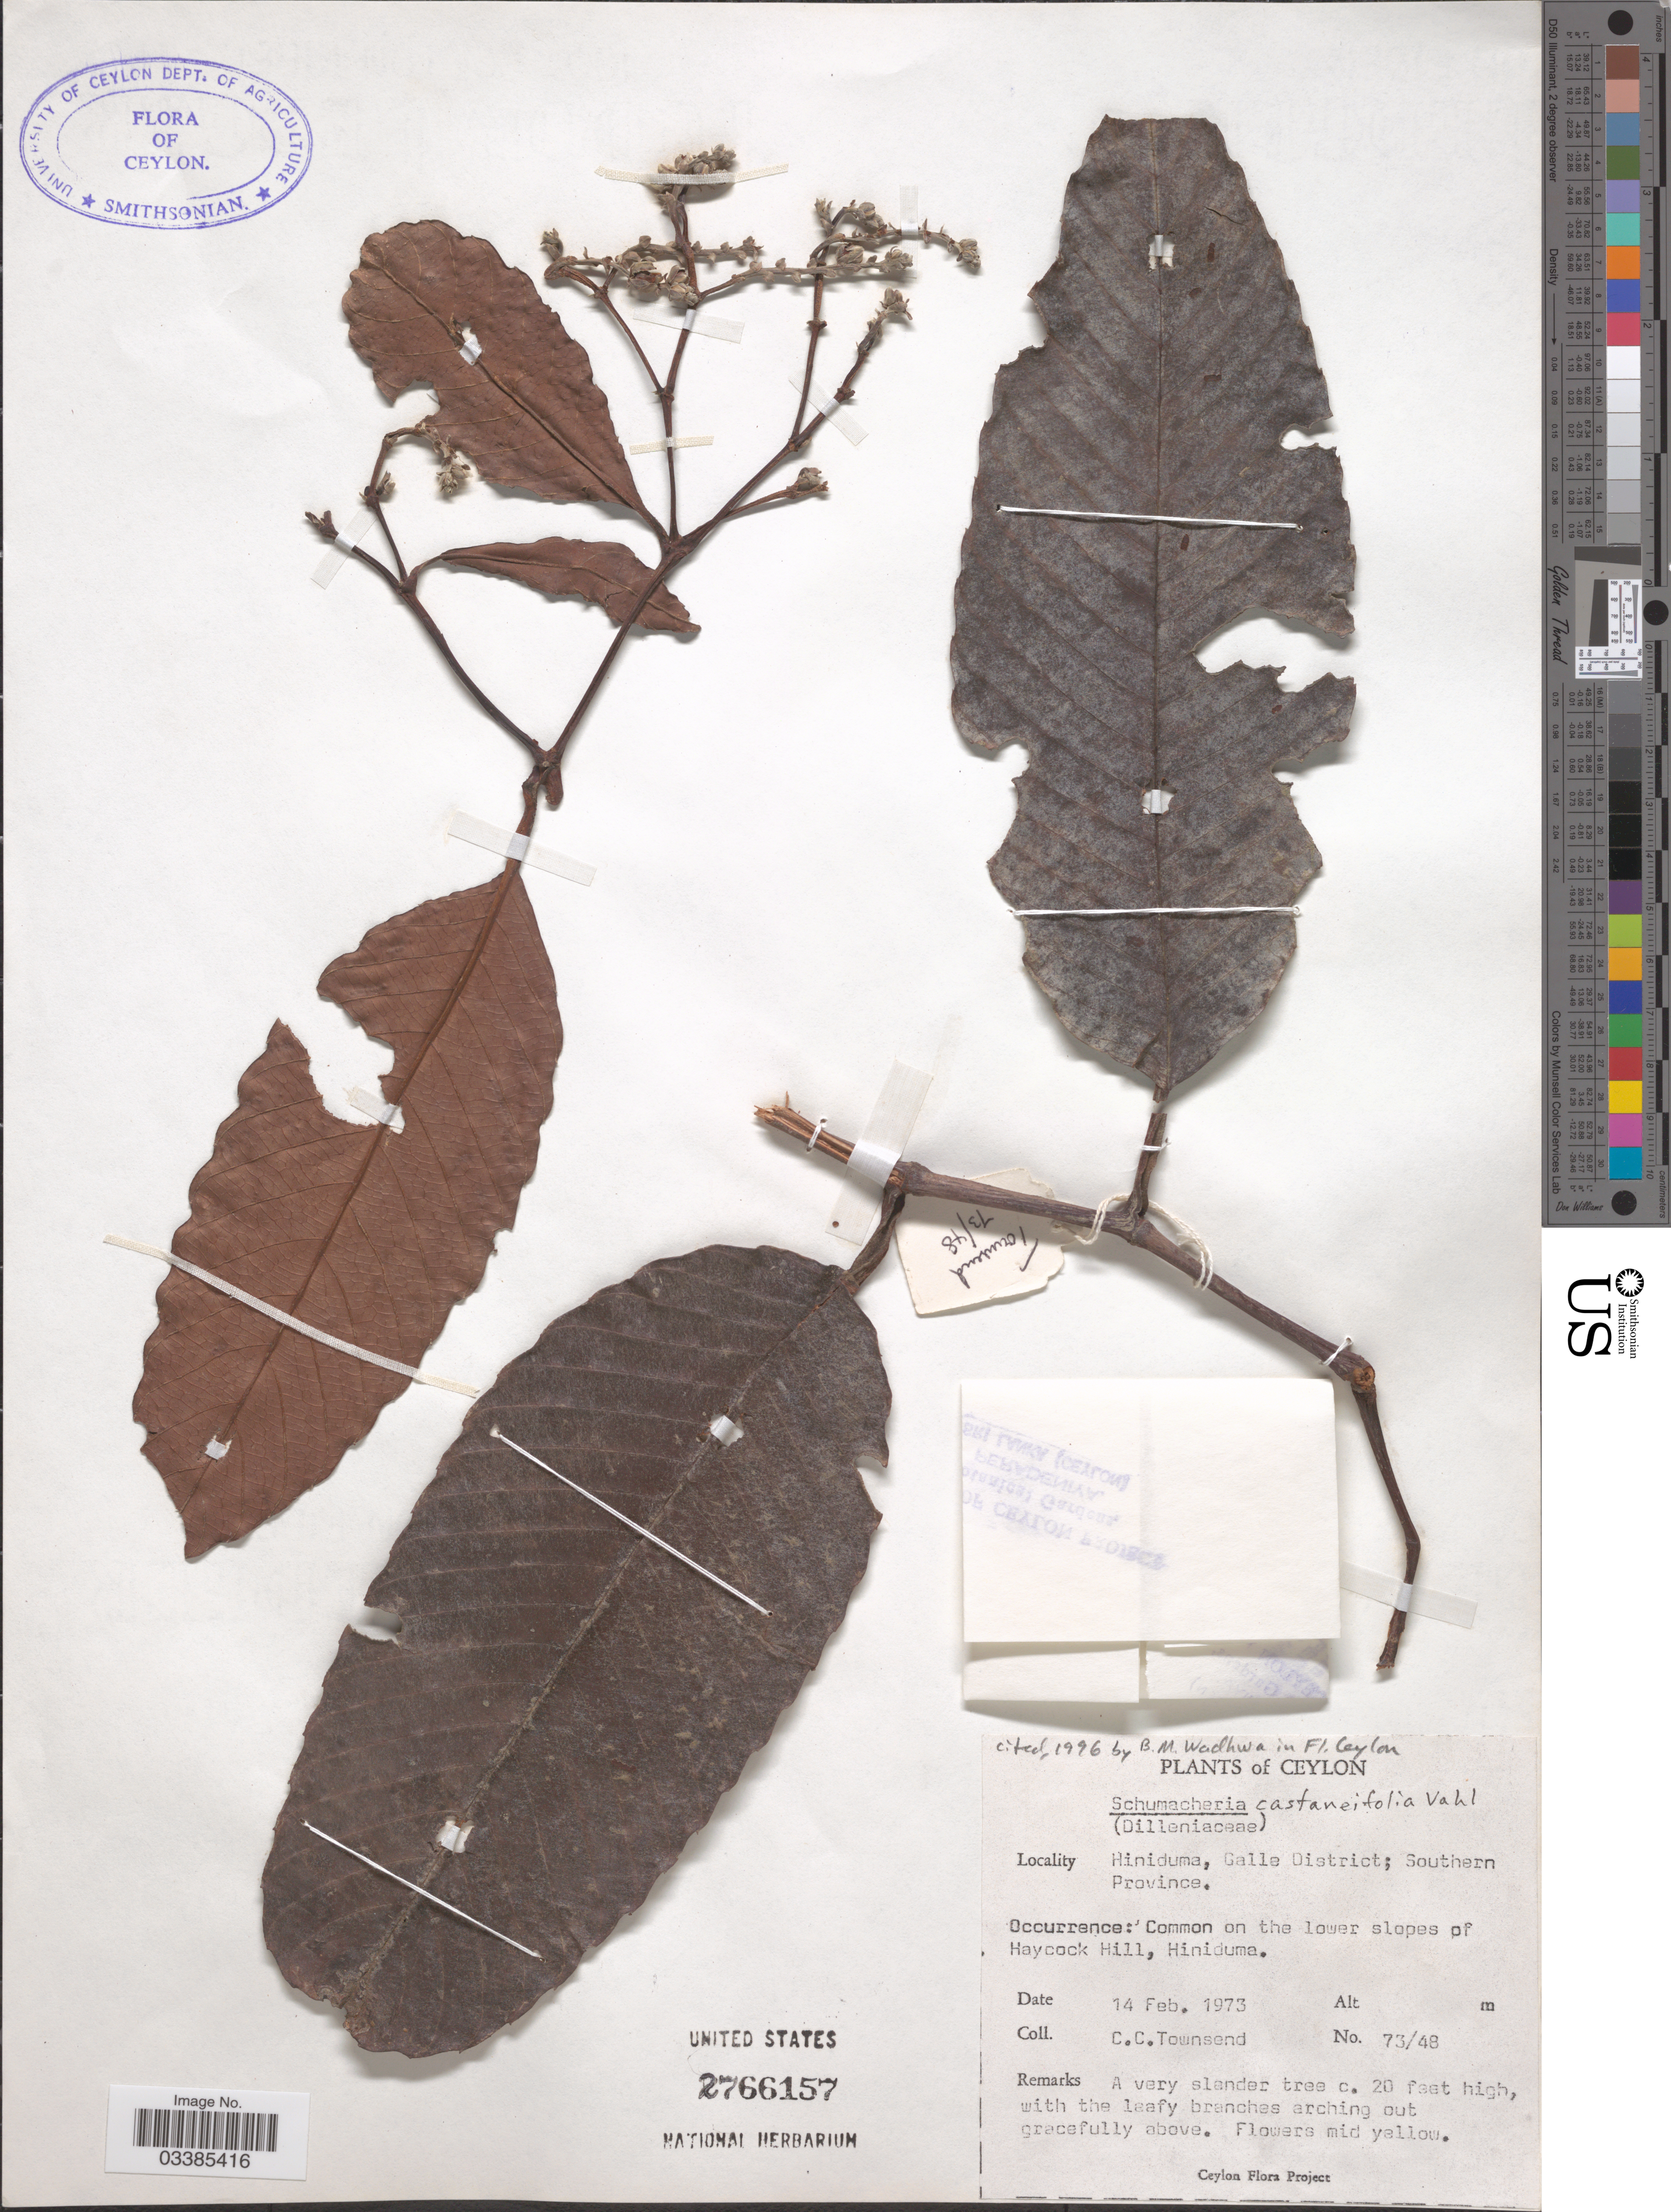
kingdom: Plantae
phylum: Tracheophyta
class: Magnoliopsida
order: Dilleniales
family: Dilleniaceae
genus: Schumacheria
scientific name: Schumacheria castaneifolia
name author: Vahl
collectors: C. C. Townsend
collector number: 73/48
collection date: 1973-02-14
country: Sri Lanka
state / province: Southern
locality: Ceylon. Hiniduma, Galle District; Southern Province. Common on the lower slopes of Haycock Hill, Hiniduma.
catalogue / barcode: US 2766157